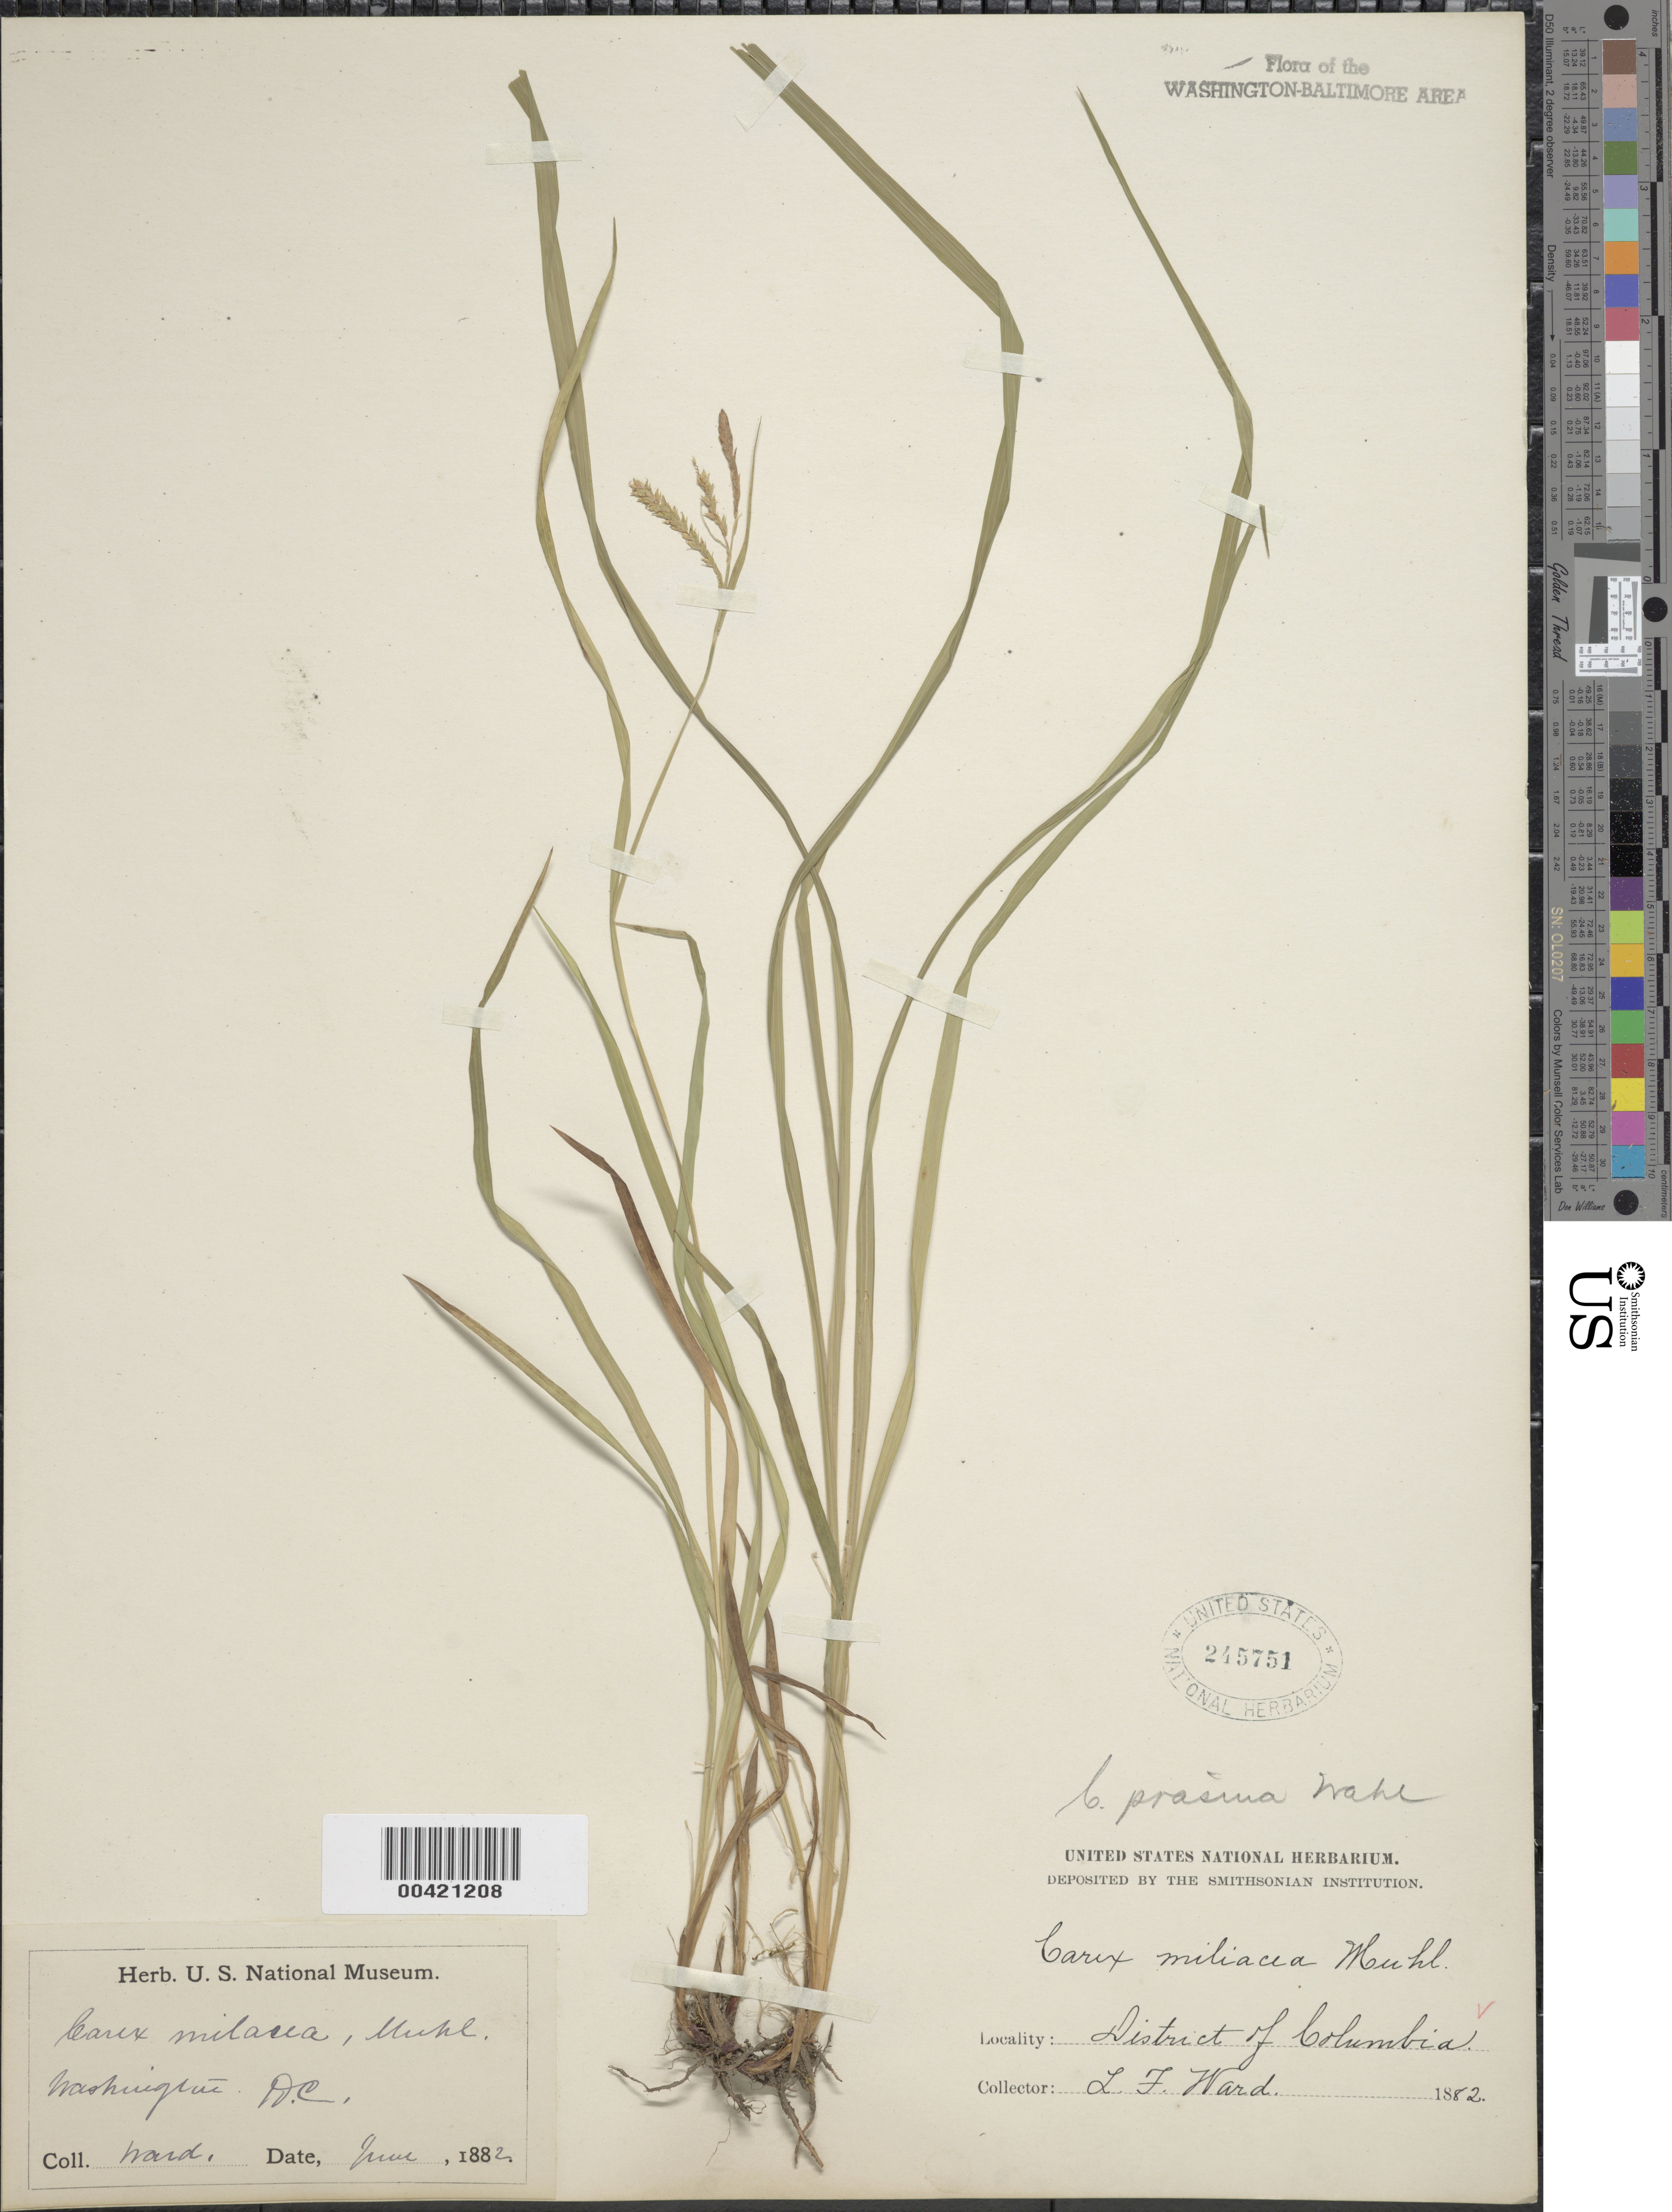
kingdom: Plantae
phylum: Tracheophyta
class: Liliopsida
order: Poales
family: Cyperaceae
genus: Carex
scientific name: Carex prasina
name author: Wahlenb.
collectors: L. F. Ward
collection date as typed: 1882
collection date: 1882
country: United States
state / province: District of Columbia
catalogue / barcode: US 245751